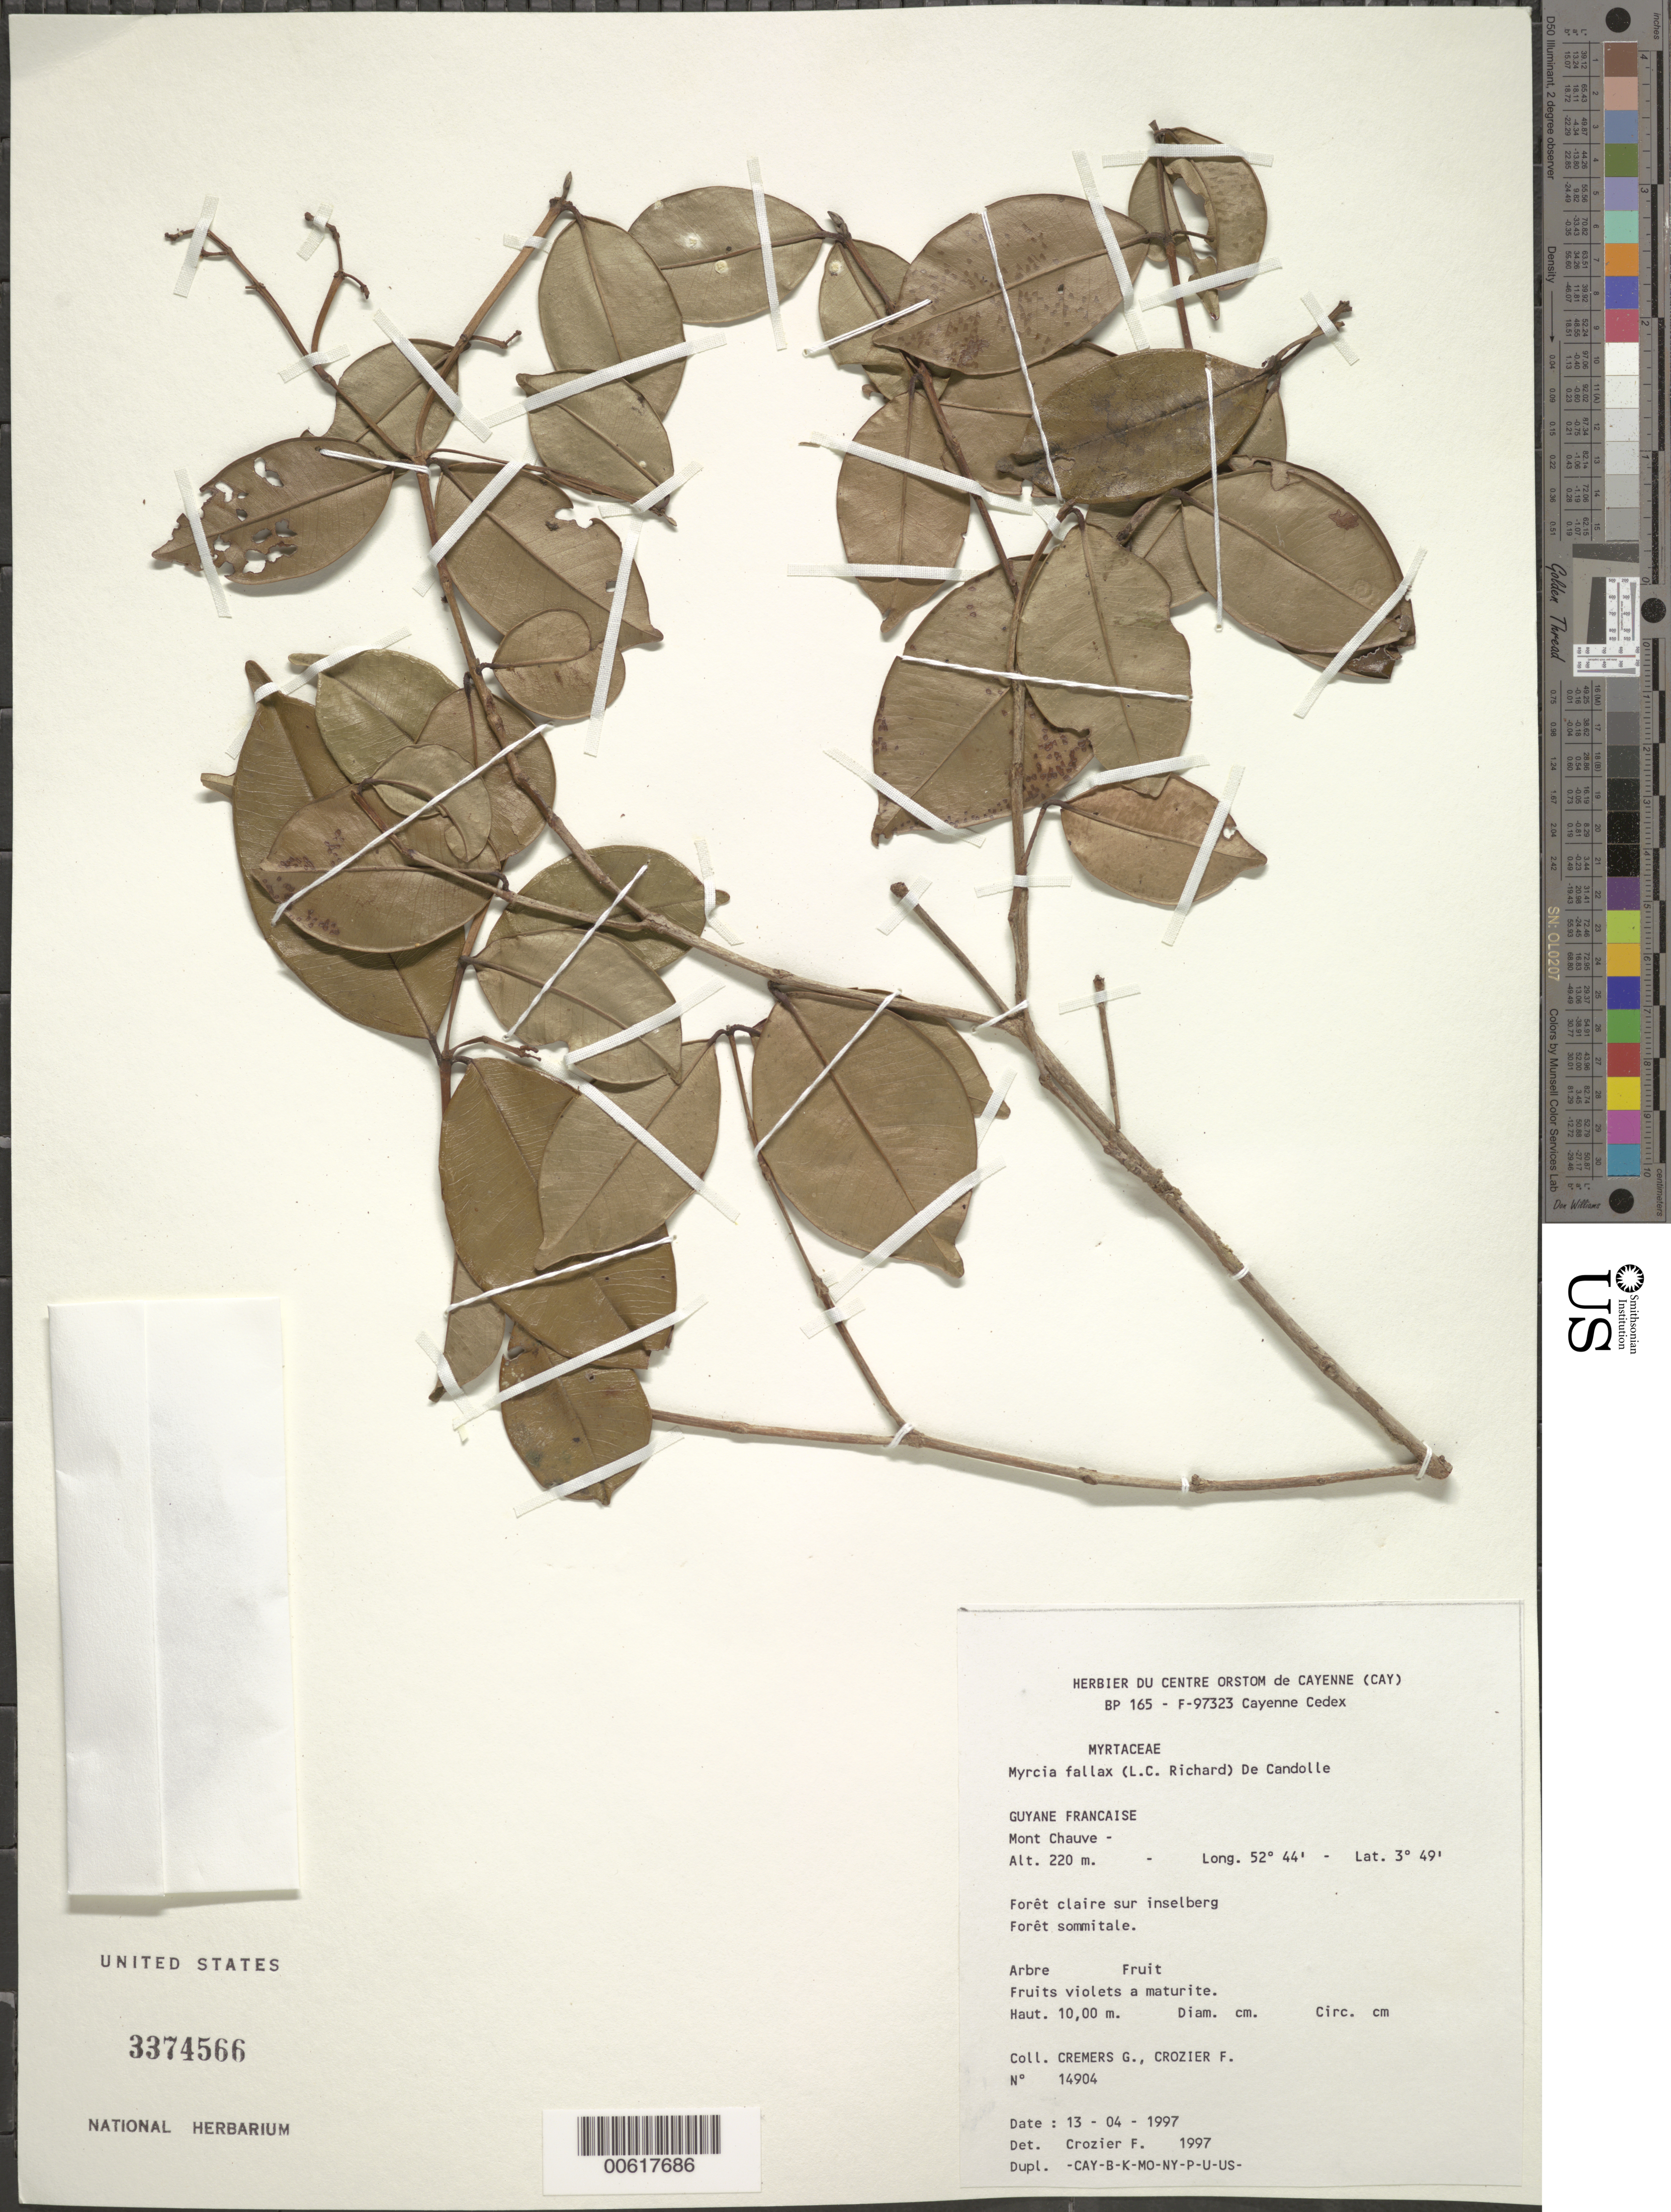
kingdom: Plantae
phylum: Tracheophyta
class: Magnoliopsida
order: Myrtales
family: Myrtaceae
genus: Myrcia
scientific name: Myrcia fallax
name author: (Rich.) DC.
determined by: Crozier, F.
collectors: G. Cremers & F. Crozier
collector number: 14904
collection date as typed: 13-Apr-97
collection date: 1997-04-13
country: French Guiana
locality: Mont Chauve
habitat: Forêt claire sur inselberg; forêt sommitale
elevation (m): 220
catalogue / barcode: US 3374566